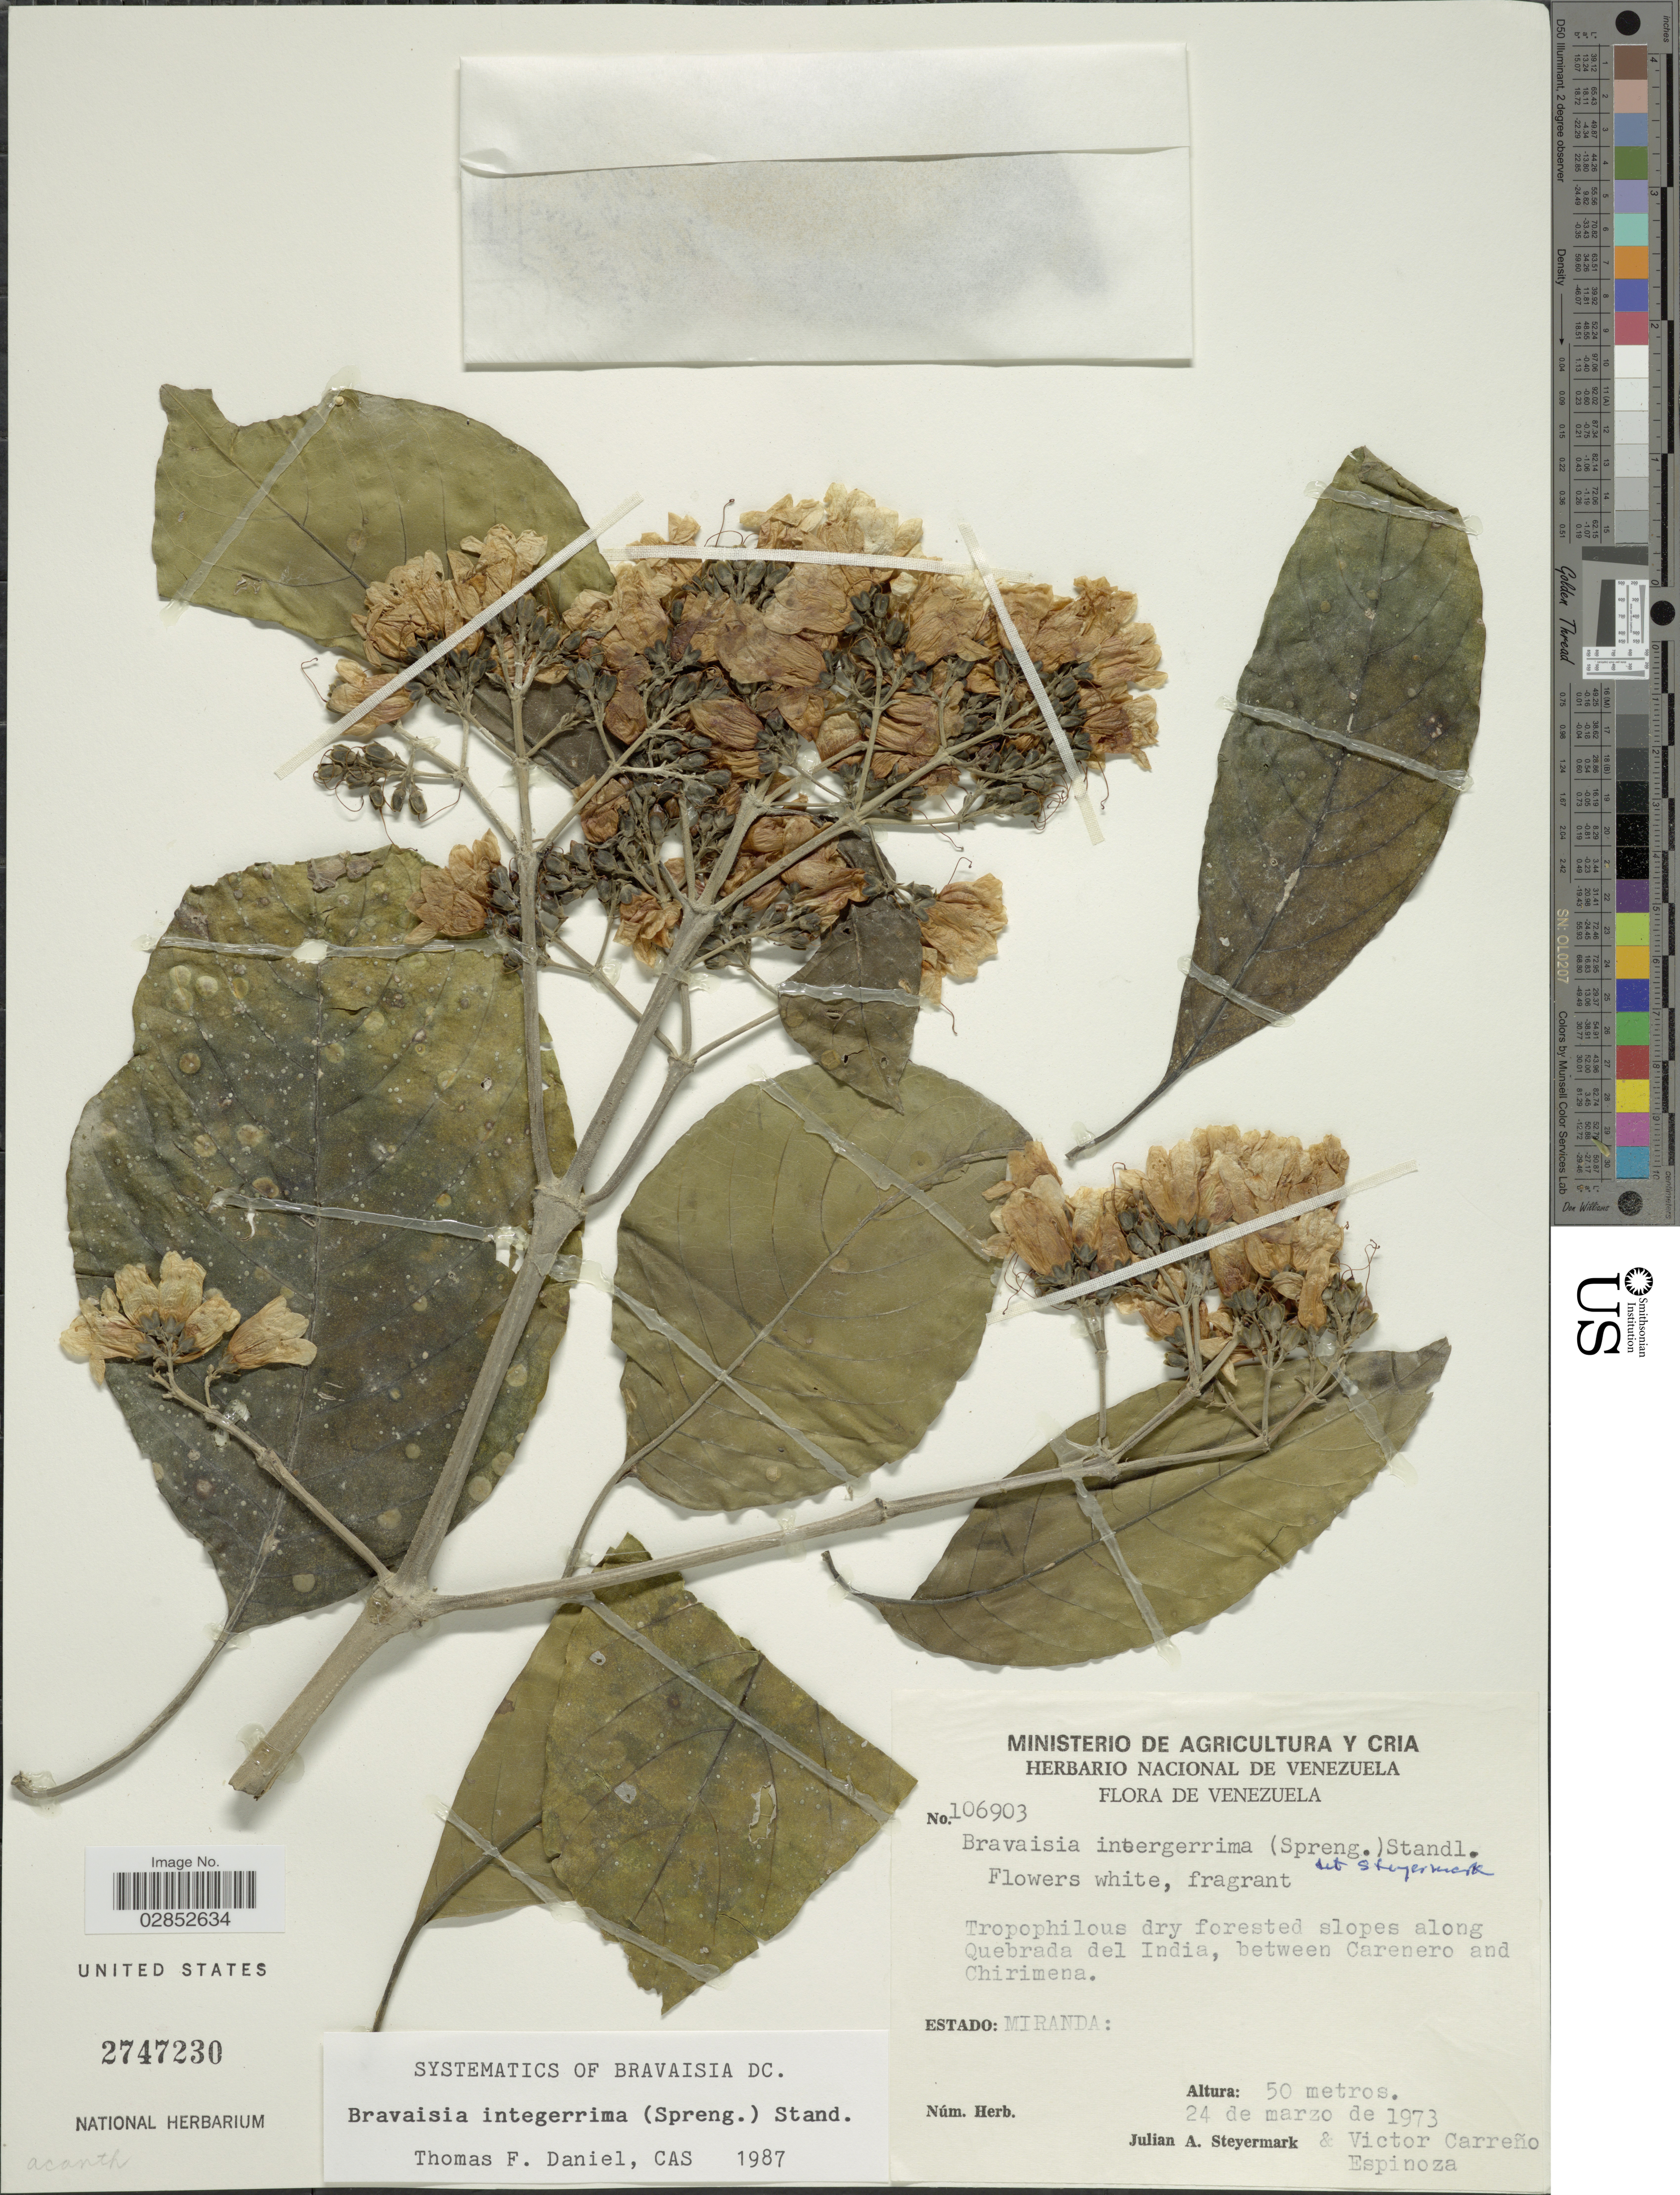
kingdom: Plantae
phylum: Tracheophyta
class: Magnoliopsida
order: Lamiales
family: Acanthaceae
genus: Bravaisia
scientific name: Bravaisia integerrima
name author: (Spreng.) Standl.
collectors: J. Steyermark & V. Carreño E.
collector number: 106903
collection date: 1973-03-24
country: Venezuela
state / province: Miranda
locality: Along Quebrada del India, between Carenero and Chirimena.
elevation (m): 50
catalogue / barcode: US 2747230